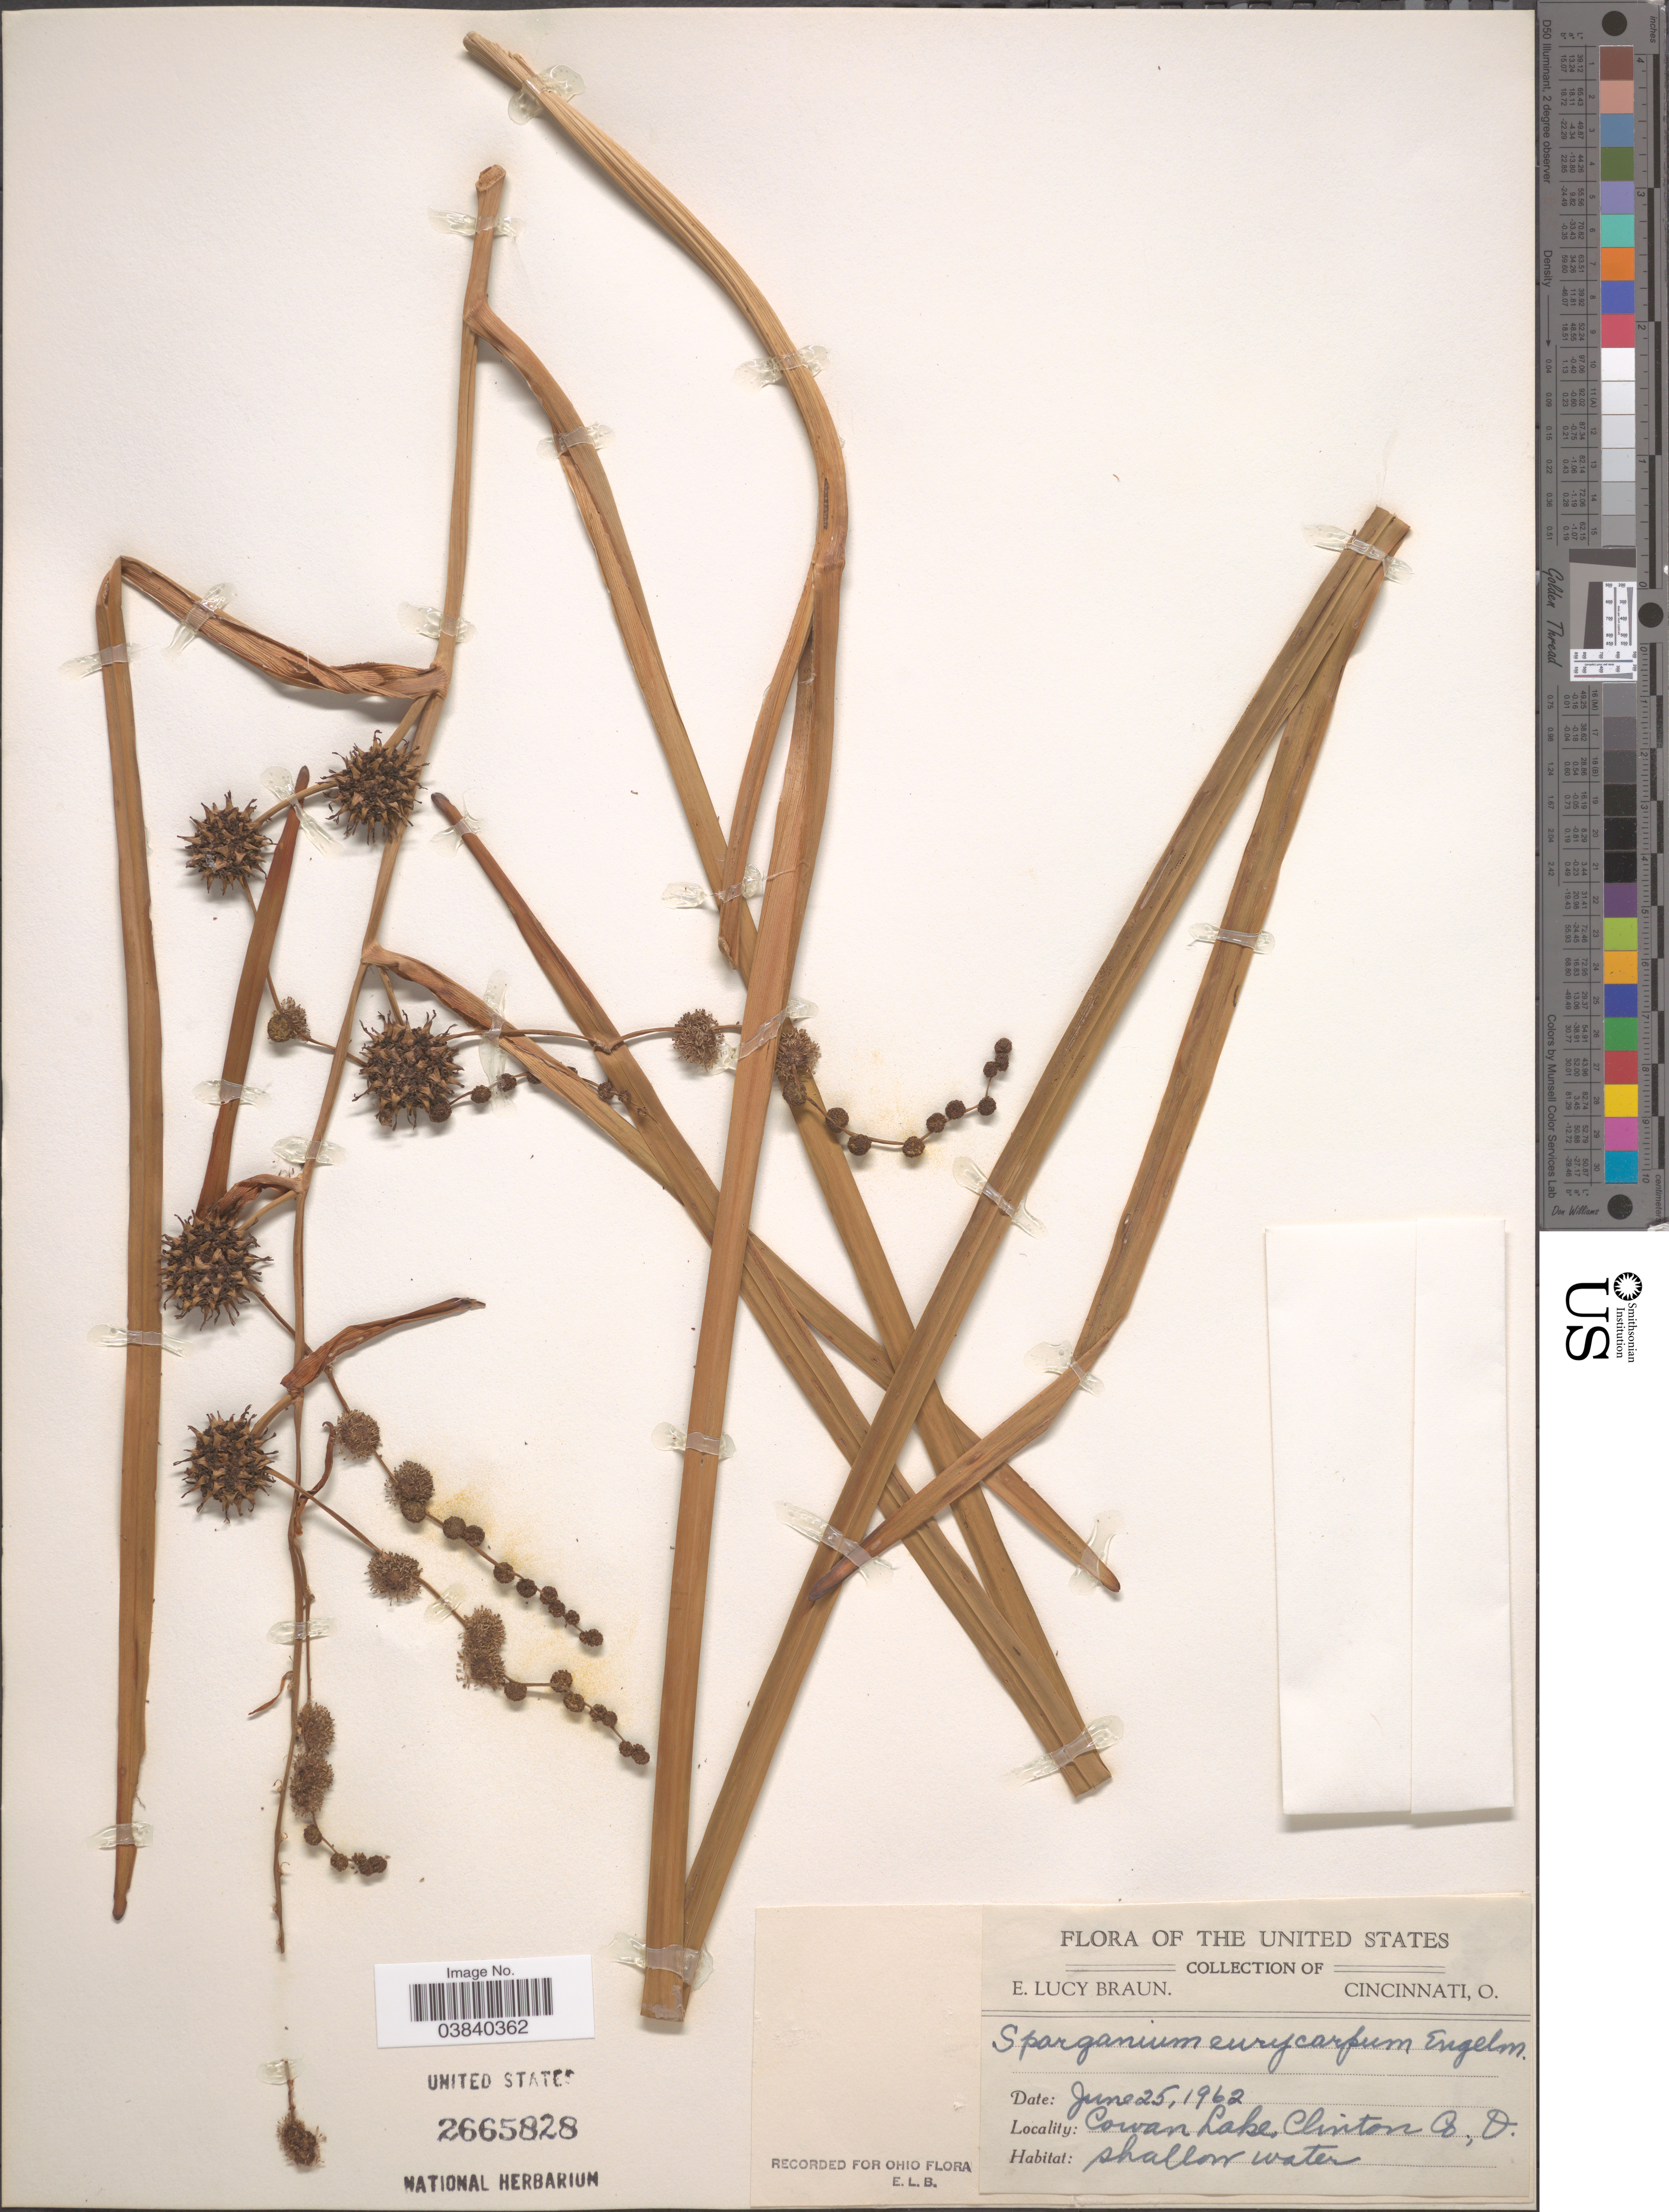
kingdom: Plantae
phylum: Tracheophyta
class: Liliopsida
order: Poales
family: Typhaceae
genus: Sparganium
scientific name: Sparganium eurycarpum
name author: Engelm.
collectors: E. L. Braun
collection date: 1962-06-25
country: United States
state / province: Ohio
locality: Cowan Lake, Clinton Co.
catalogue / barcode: US 2665828